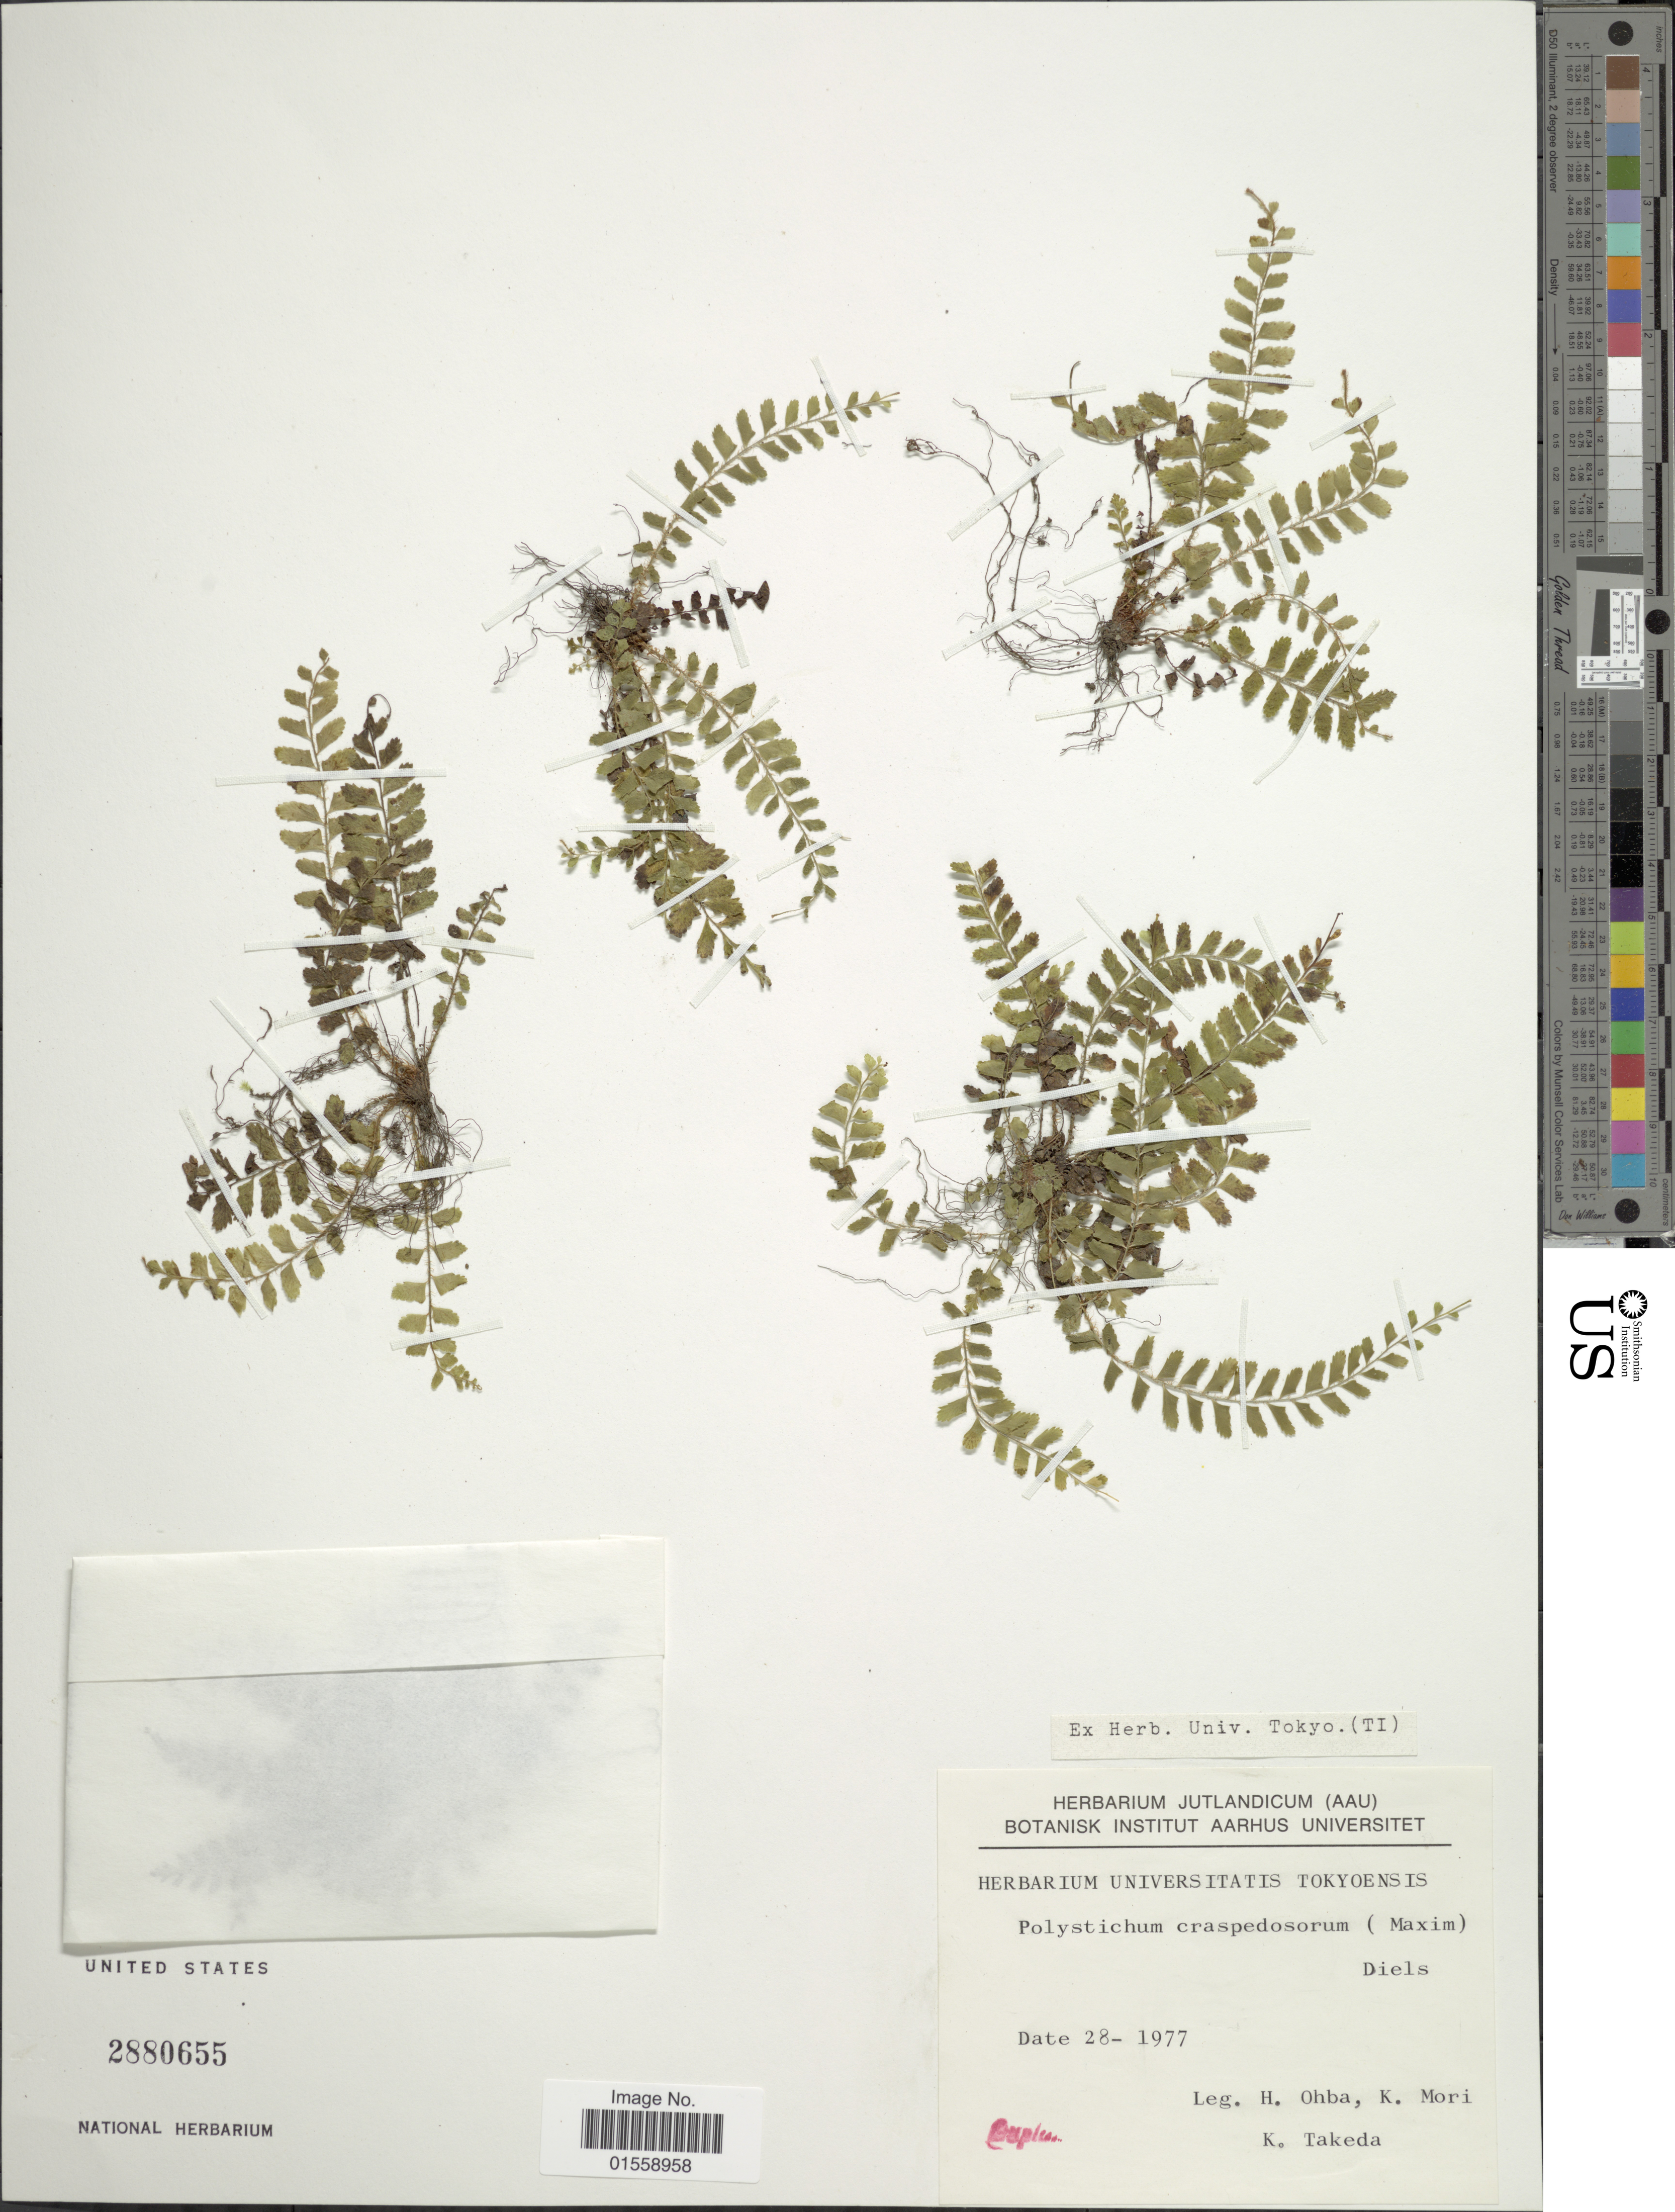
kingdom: Plantae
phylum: Tracheophyta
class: Polypodiopsida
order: Polypodiales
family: Dryopteridaceae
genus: Polystichum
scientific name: Polystichum craspedosorum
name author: (Maxim.) Diels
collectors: H. Ohba, K. Mori & K. Takeda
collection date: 1977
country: Japan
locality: Diels. [unsure placement]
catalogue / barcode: US 2880655